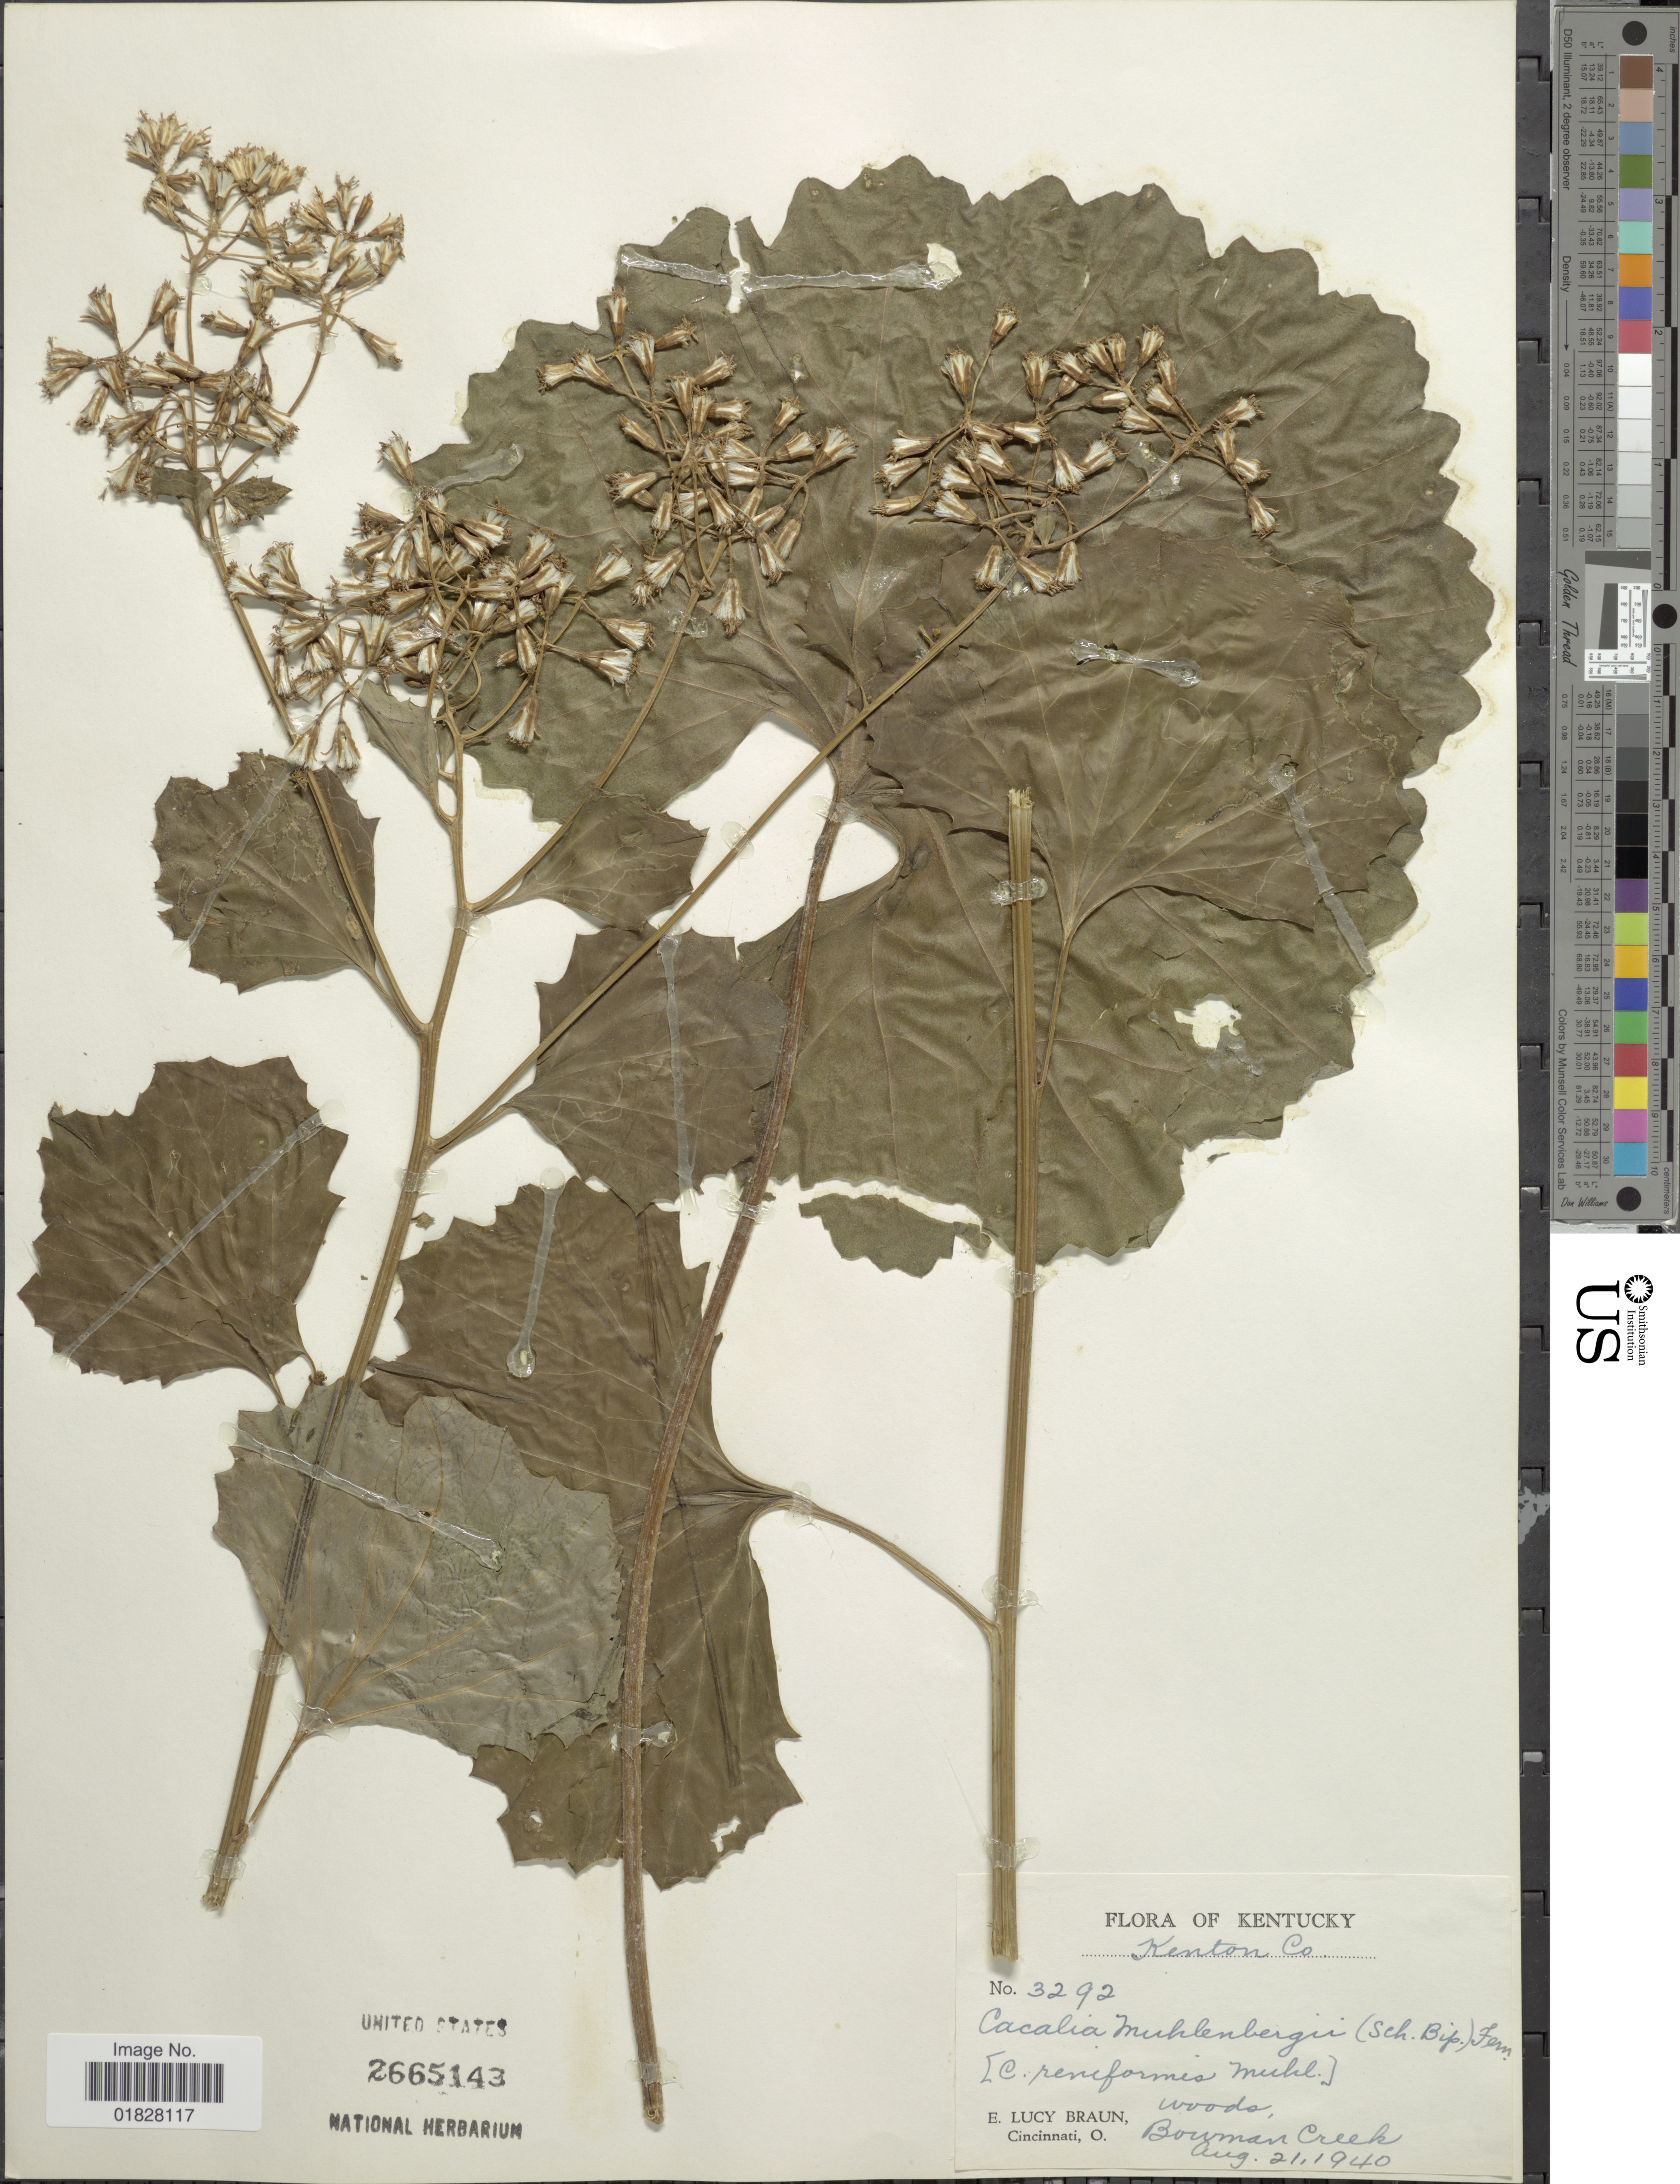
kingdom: Plantae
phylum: Tracheophyta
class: Magnoliopsida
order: Asterales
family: Asteraceae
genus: Arnoglossum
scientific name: Arnoglossum reniforme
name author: (Hook.) H. Rob.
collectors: E. L. Braun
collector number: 3292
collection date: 1940-08-21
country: United States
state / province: Kentucky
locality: Kenton Co. Woods, Bouman Creek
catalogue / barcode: US 2665143